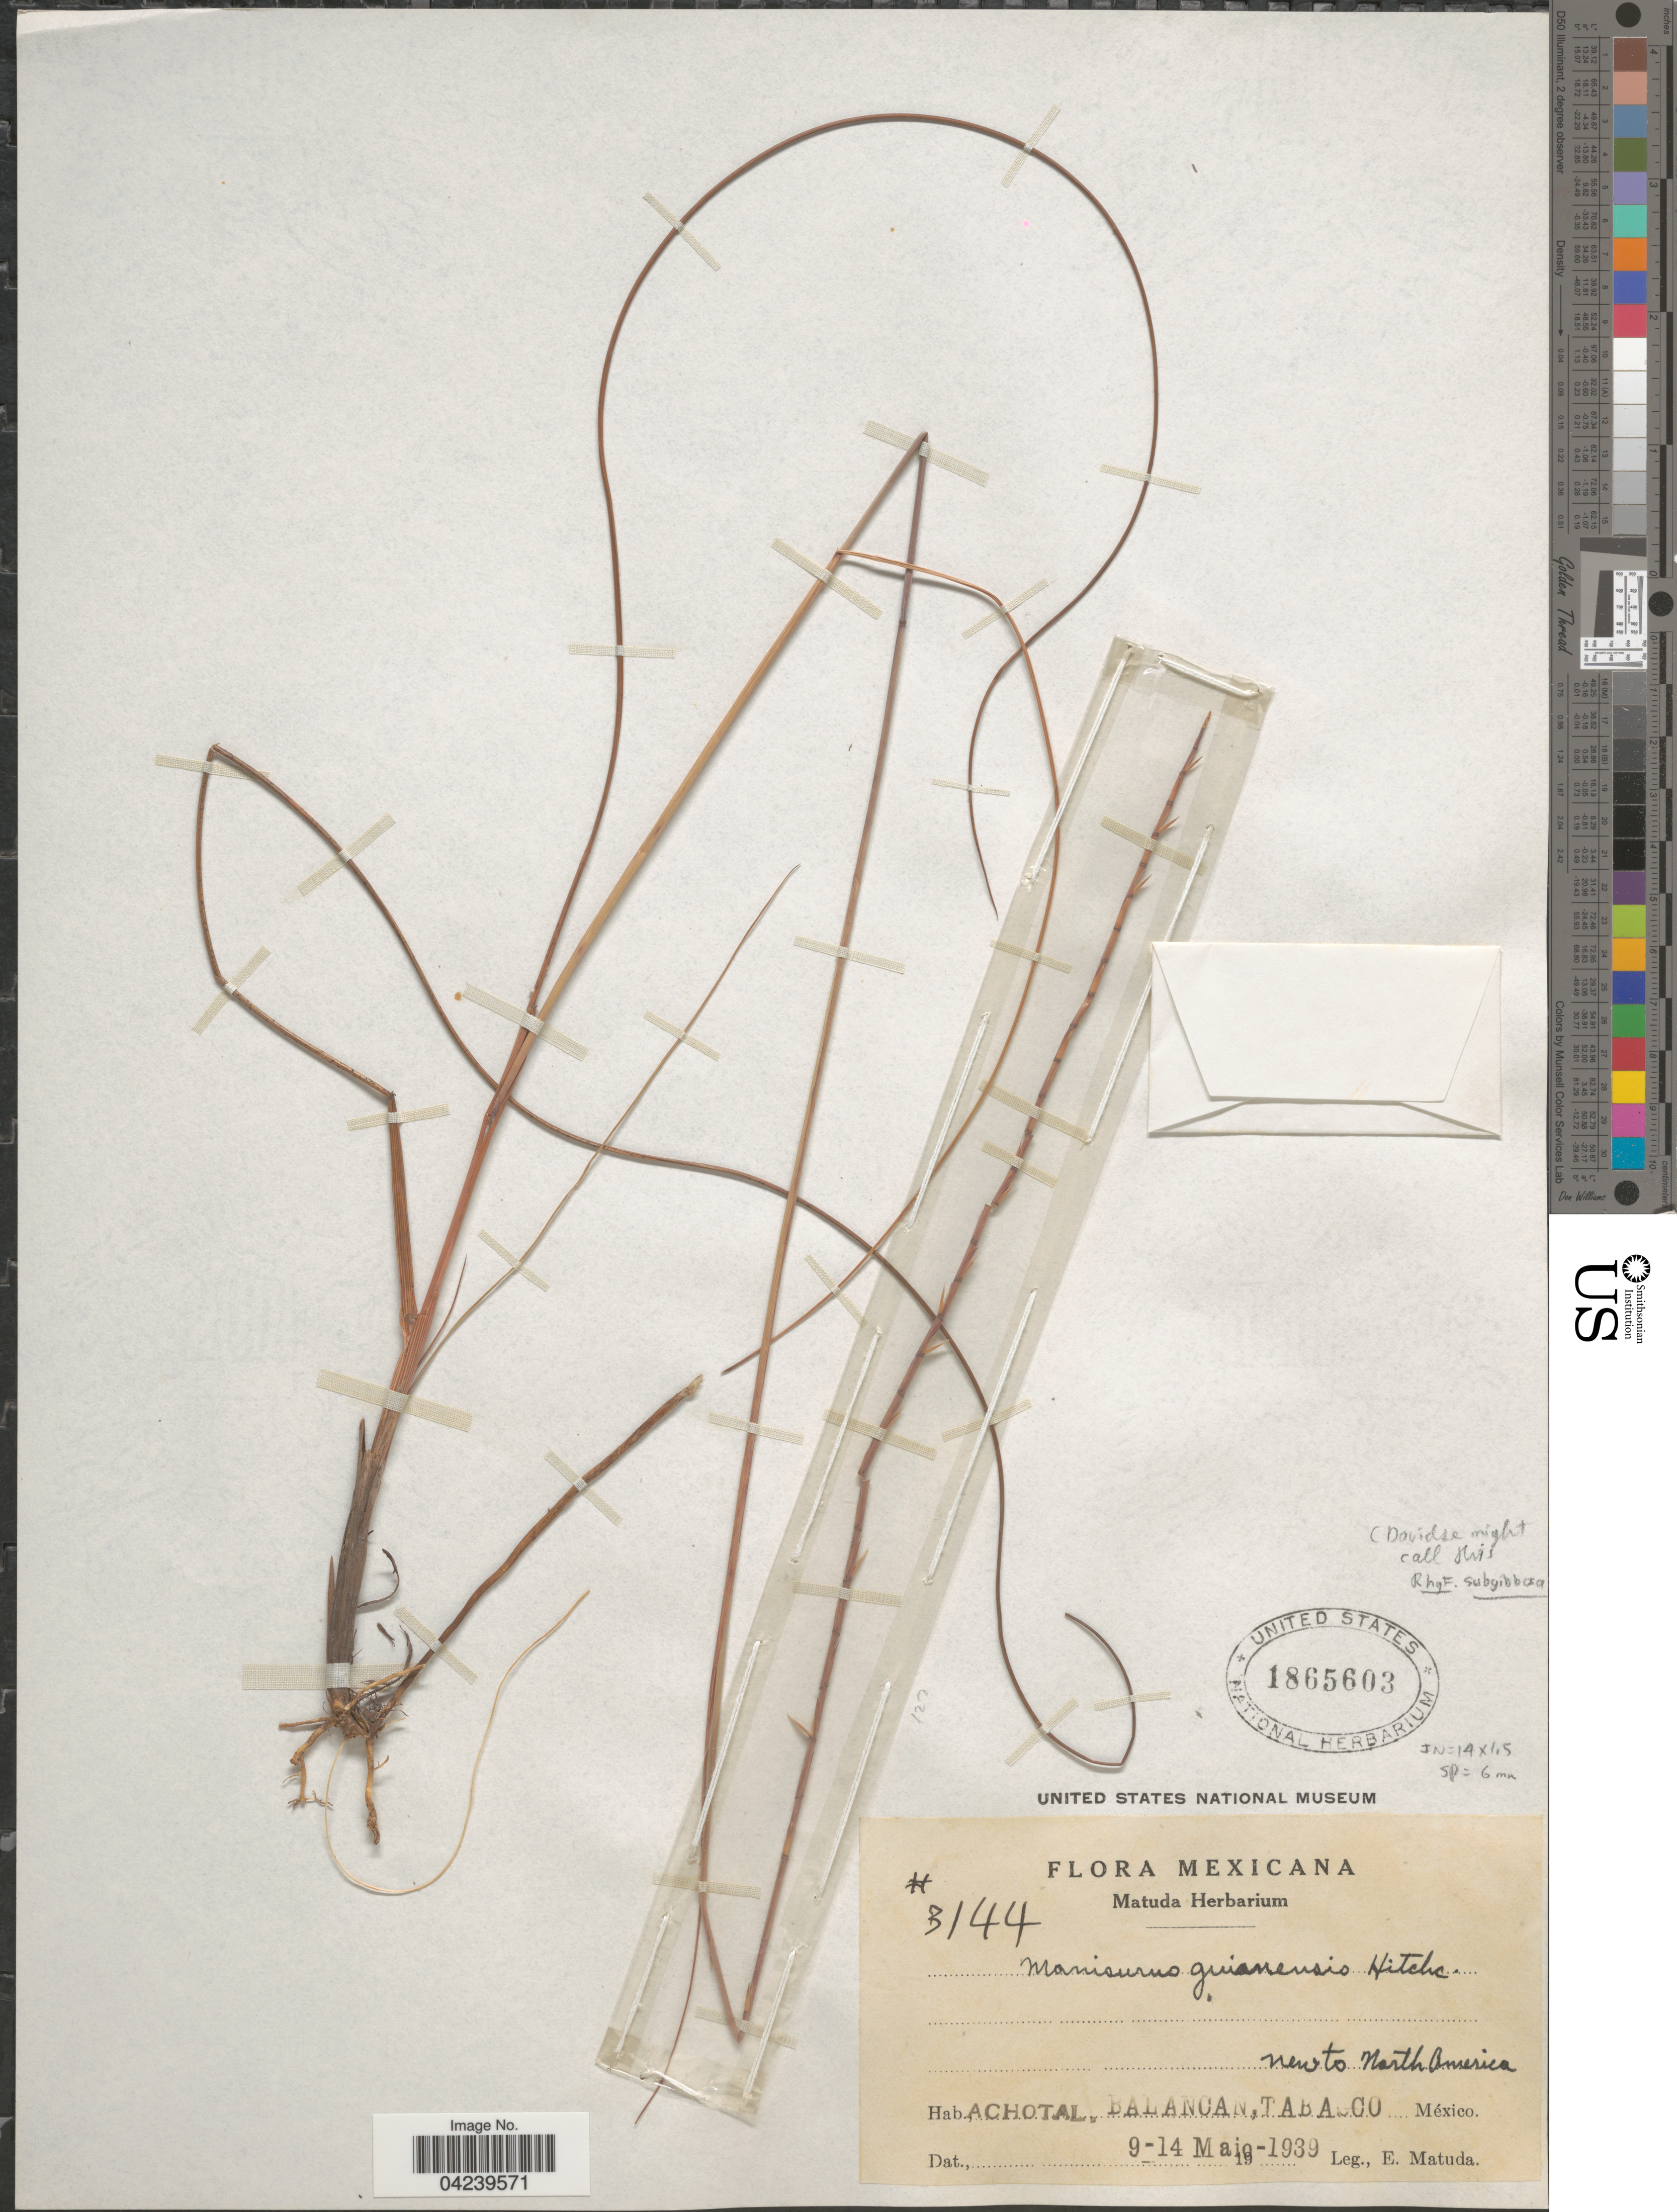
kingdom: Plantae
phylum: Tracheophyta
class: Liliopsida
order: Poales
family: Poaceae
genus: Rhytachne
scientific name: Rhytachne quianensis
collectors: E. Matuda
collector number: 3144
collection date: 1939-05-09/1939-05-14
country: Mexico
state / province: Tabasco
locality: New to North America. Achotal. Balancan, Tabasco.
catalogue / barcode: US 1865603